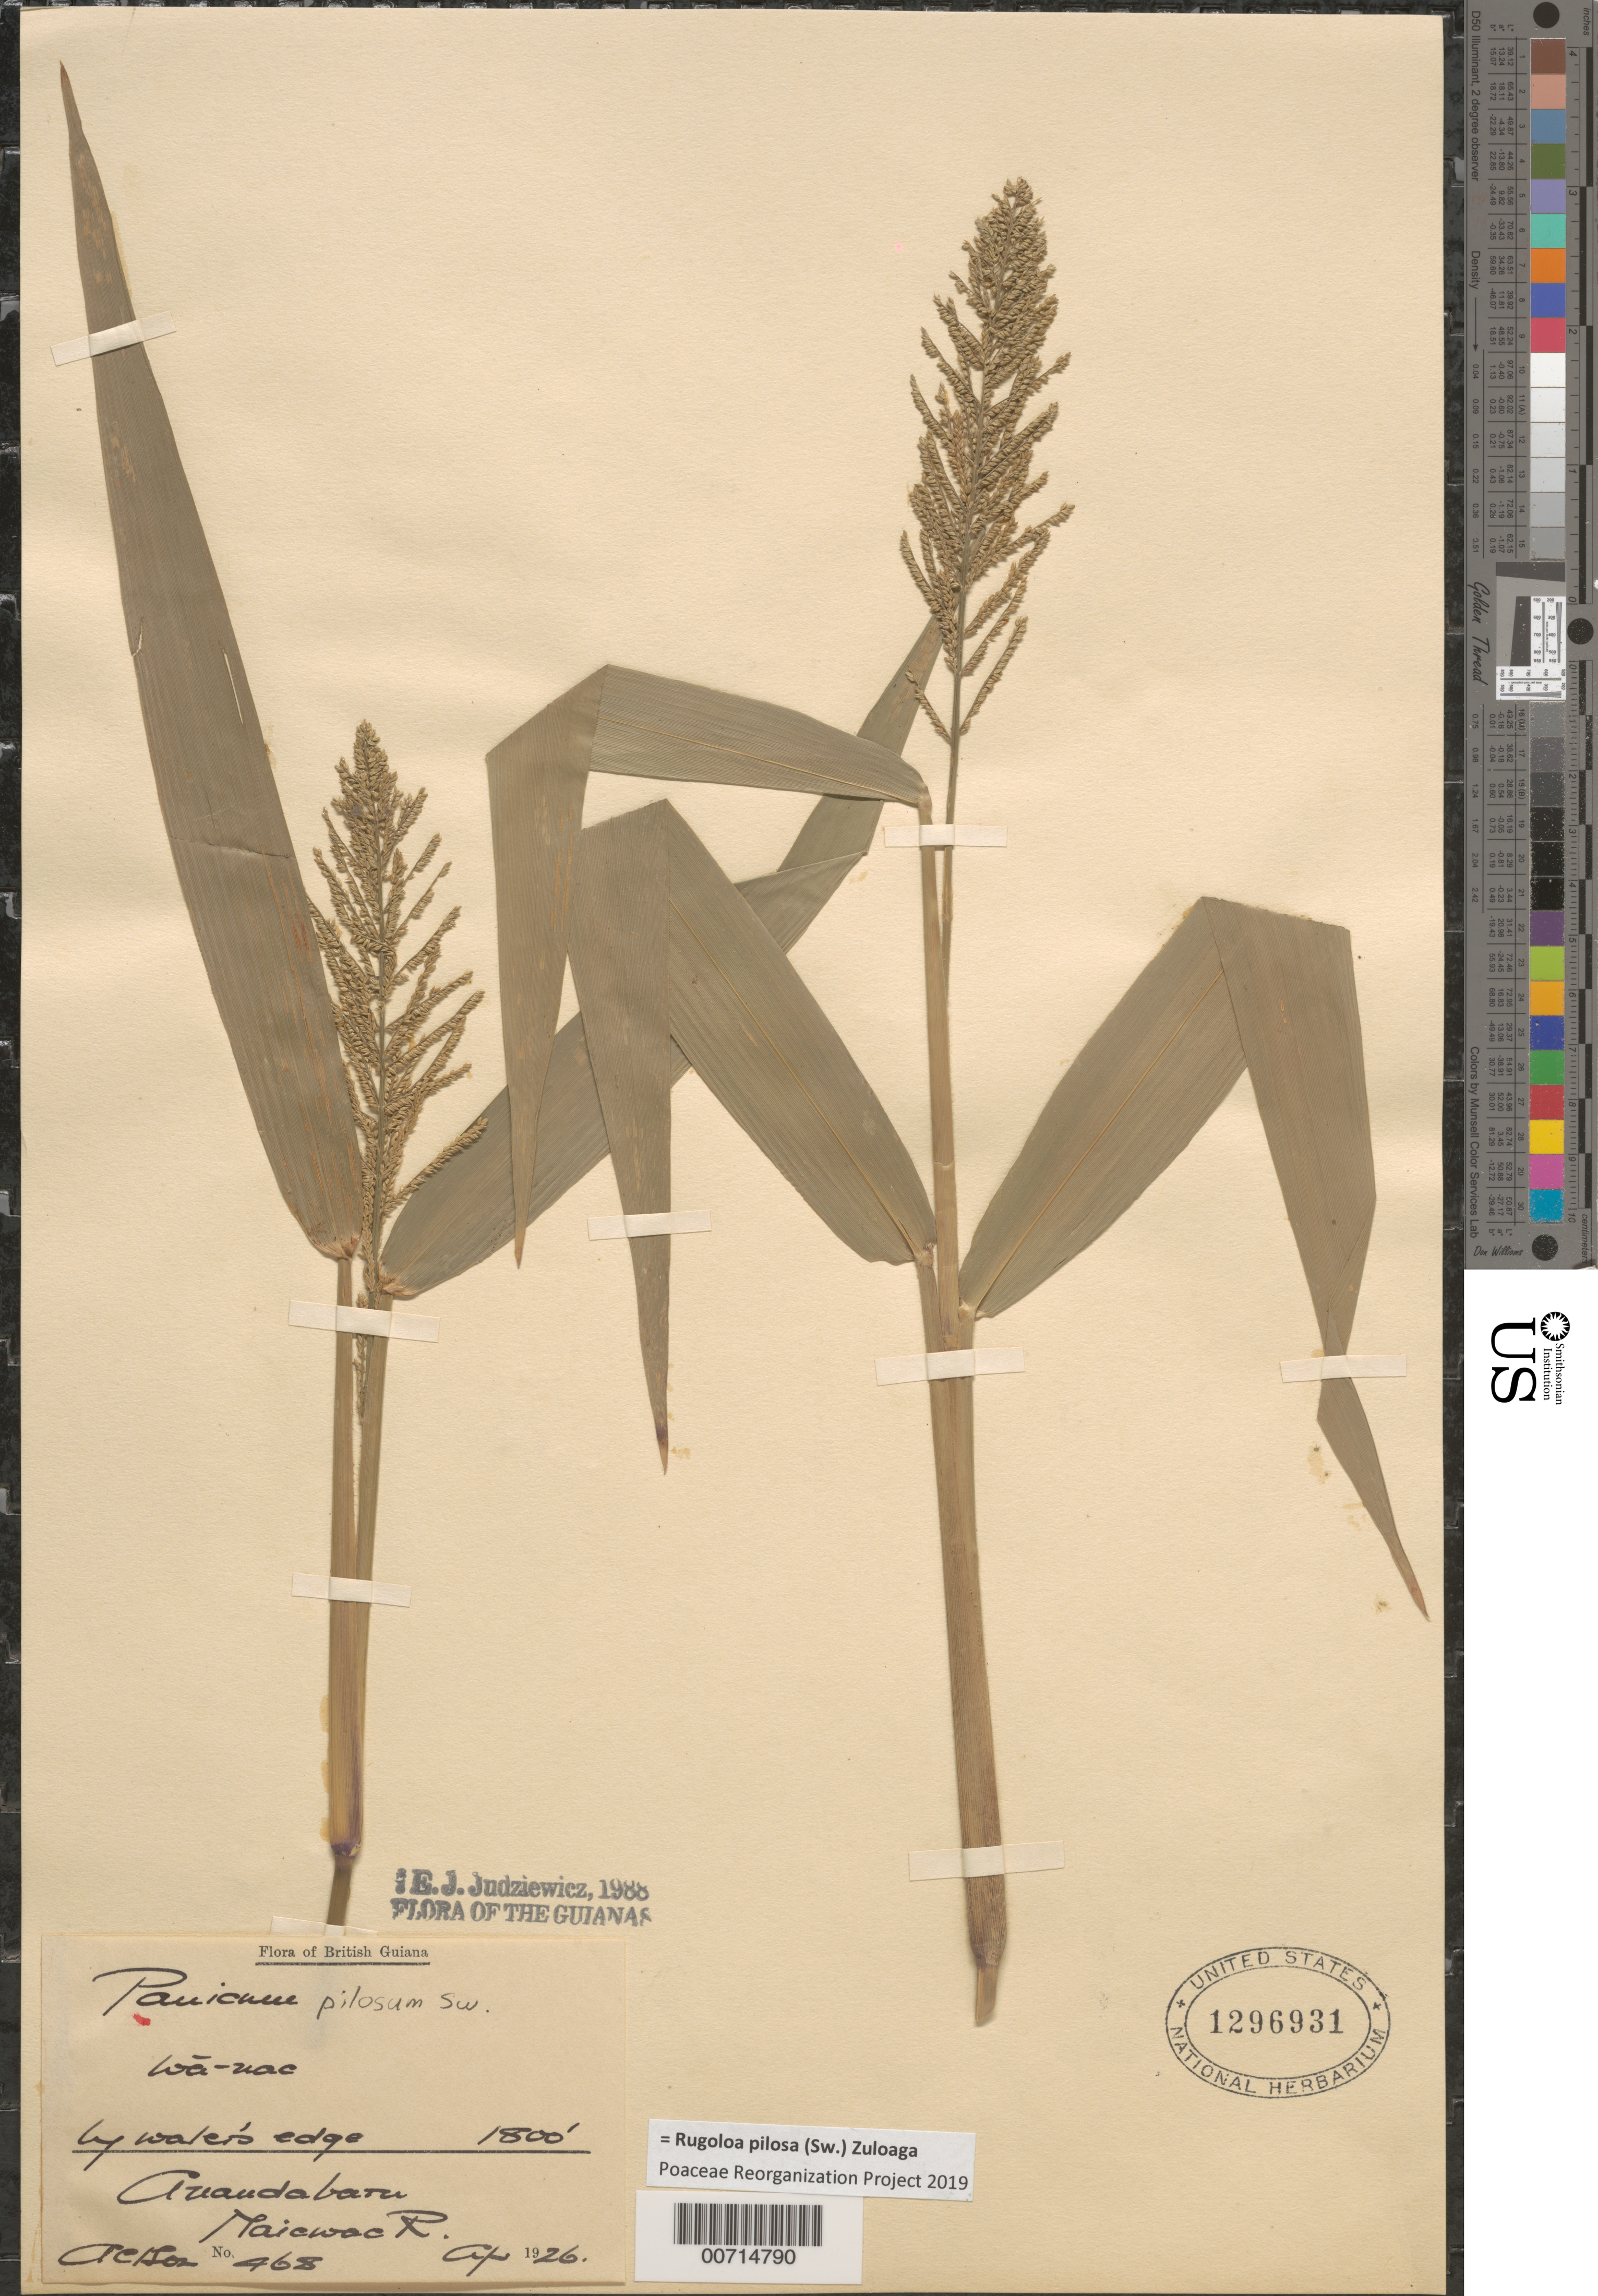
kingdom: Plantae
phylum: Tracheophyta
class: Liliopsida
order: Poales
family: Poaceae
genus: Rugoloa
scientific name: Rugoloa pilosa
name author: (Sw.) Zuloaga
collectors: -- Aelson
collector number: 468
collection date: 1926-04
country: Guyana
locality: British Guiana. Anandabaru. Maicwac R.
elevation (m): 549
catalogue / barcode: US 1296931